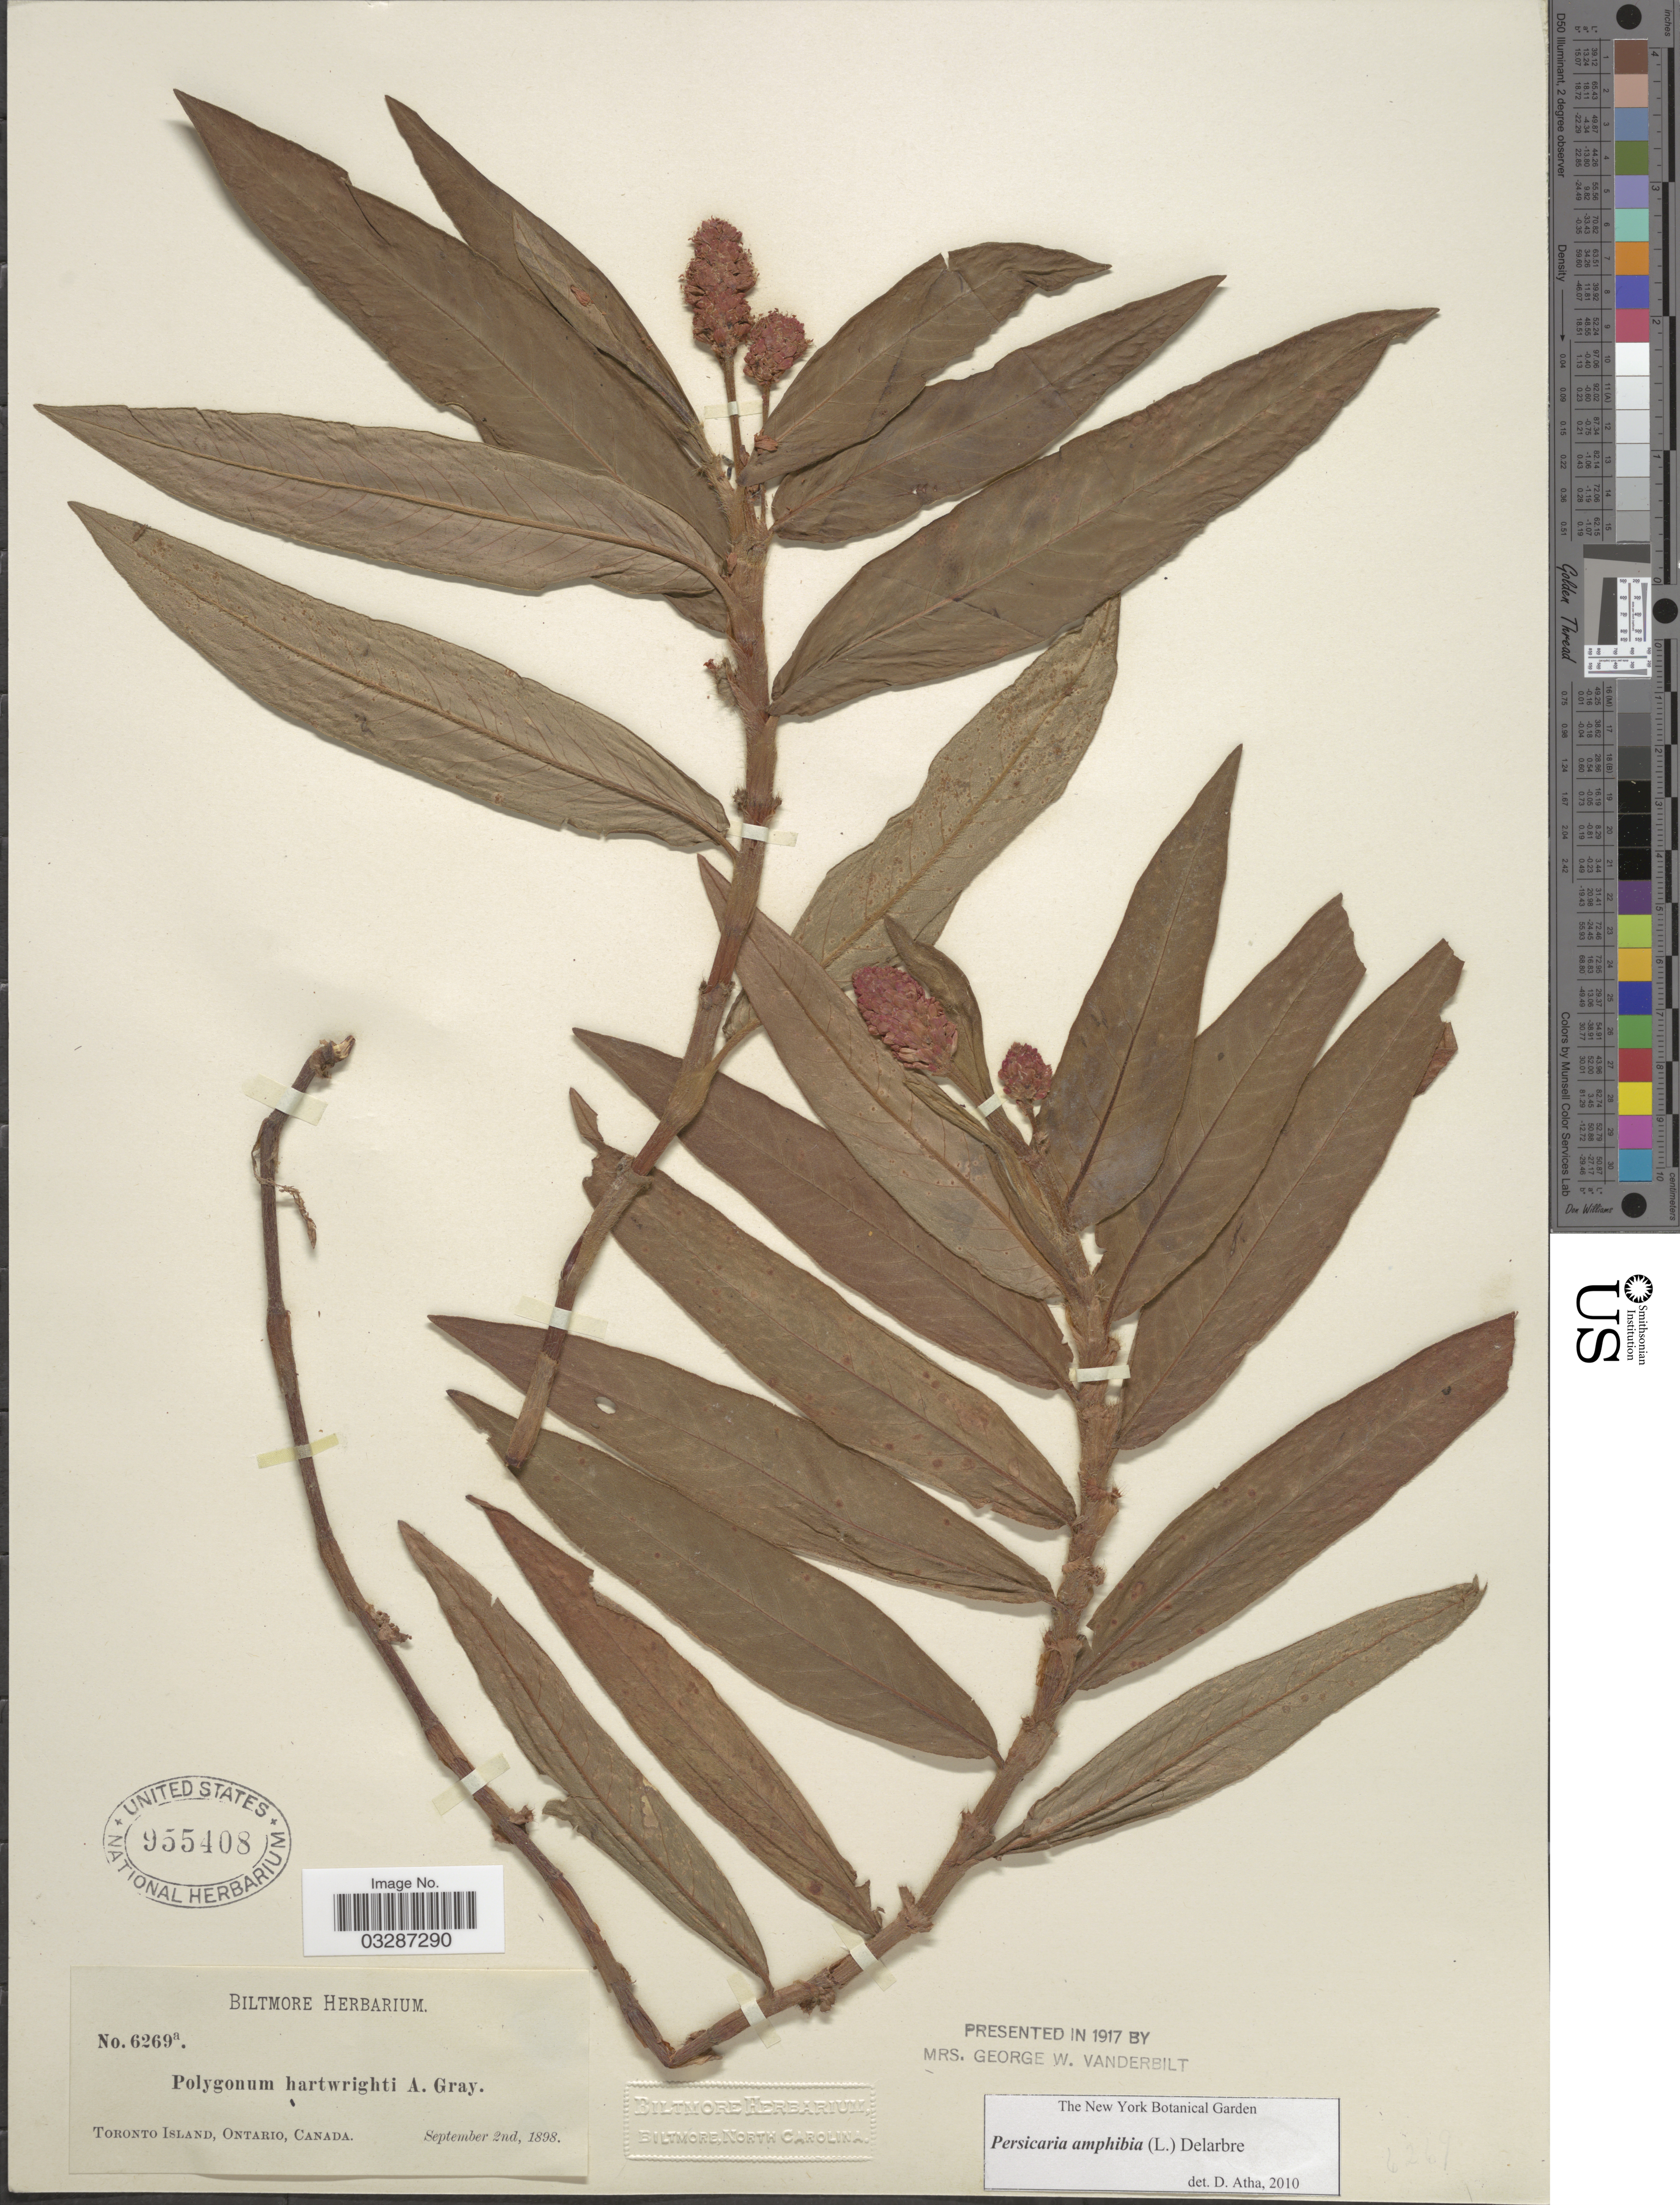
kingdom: Plantae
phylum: Tracheophyta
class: Magnoliopsida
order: Caryophyllales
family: Polygonaceae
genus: Persicaria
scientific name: Persicaria amphibia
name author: (L.) Delarbre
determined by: Atha, D. E.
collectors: ex herb. Biltmore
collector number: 6269a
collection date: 1898-09-02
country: Canada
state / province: Ontario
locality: Toronto Island.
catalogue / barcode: US 955408